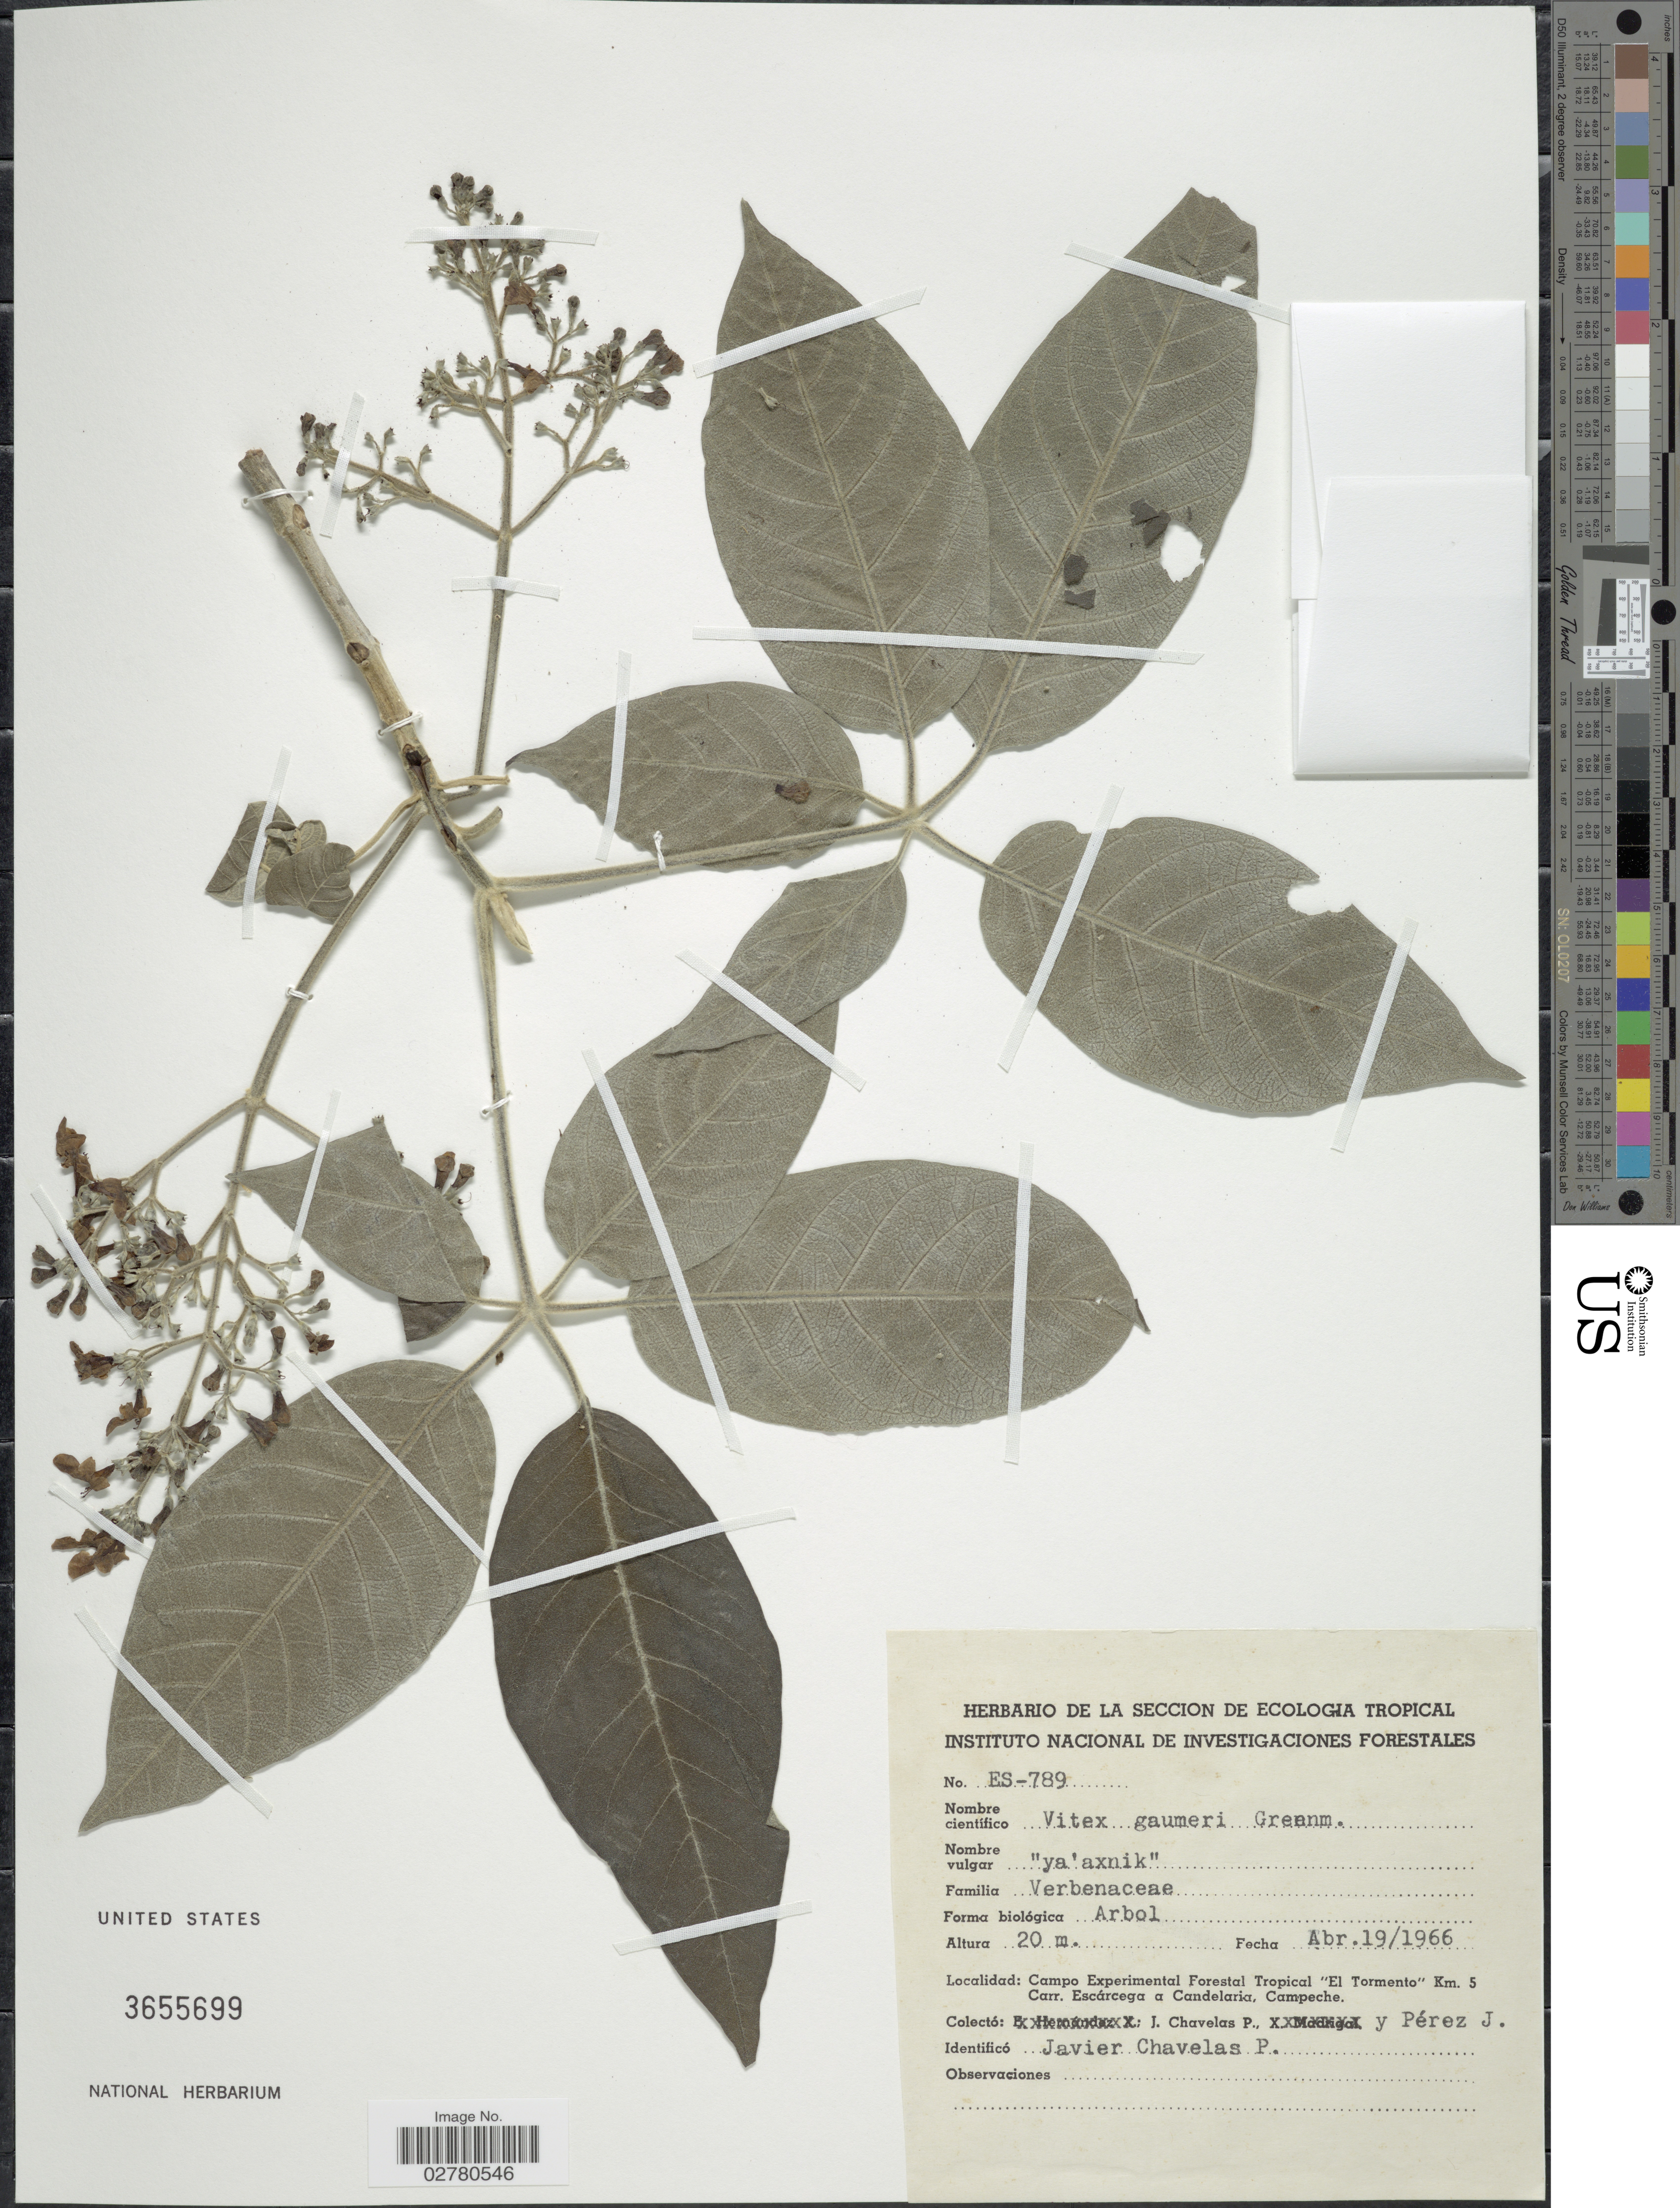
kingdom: Plantae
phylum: Tracheophyta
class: Magnoliopsida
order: Lamiales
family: Lamiaceae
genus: Vitex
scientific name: Vitex gaumeri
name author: Greenm.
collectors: J. Chavelas P. & J. Perez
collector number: ES-789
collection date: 1966-04-19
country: Mexico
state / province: Campeche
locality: Campo Experimental Forestal Tropical "El Tormento" Km. 5 Carr. Escárcega a Candelaria, Campeche.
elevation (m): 20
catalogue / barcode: US 3655699